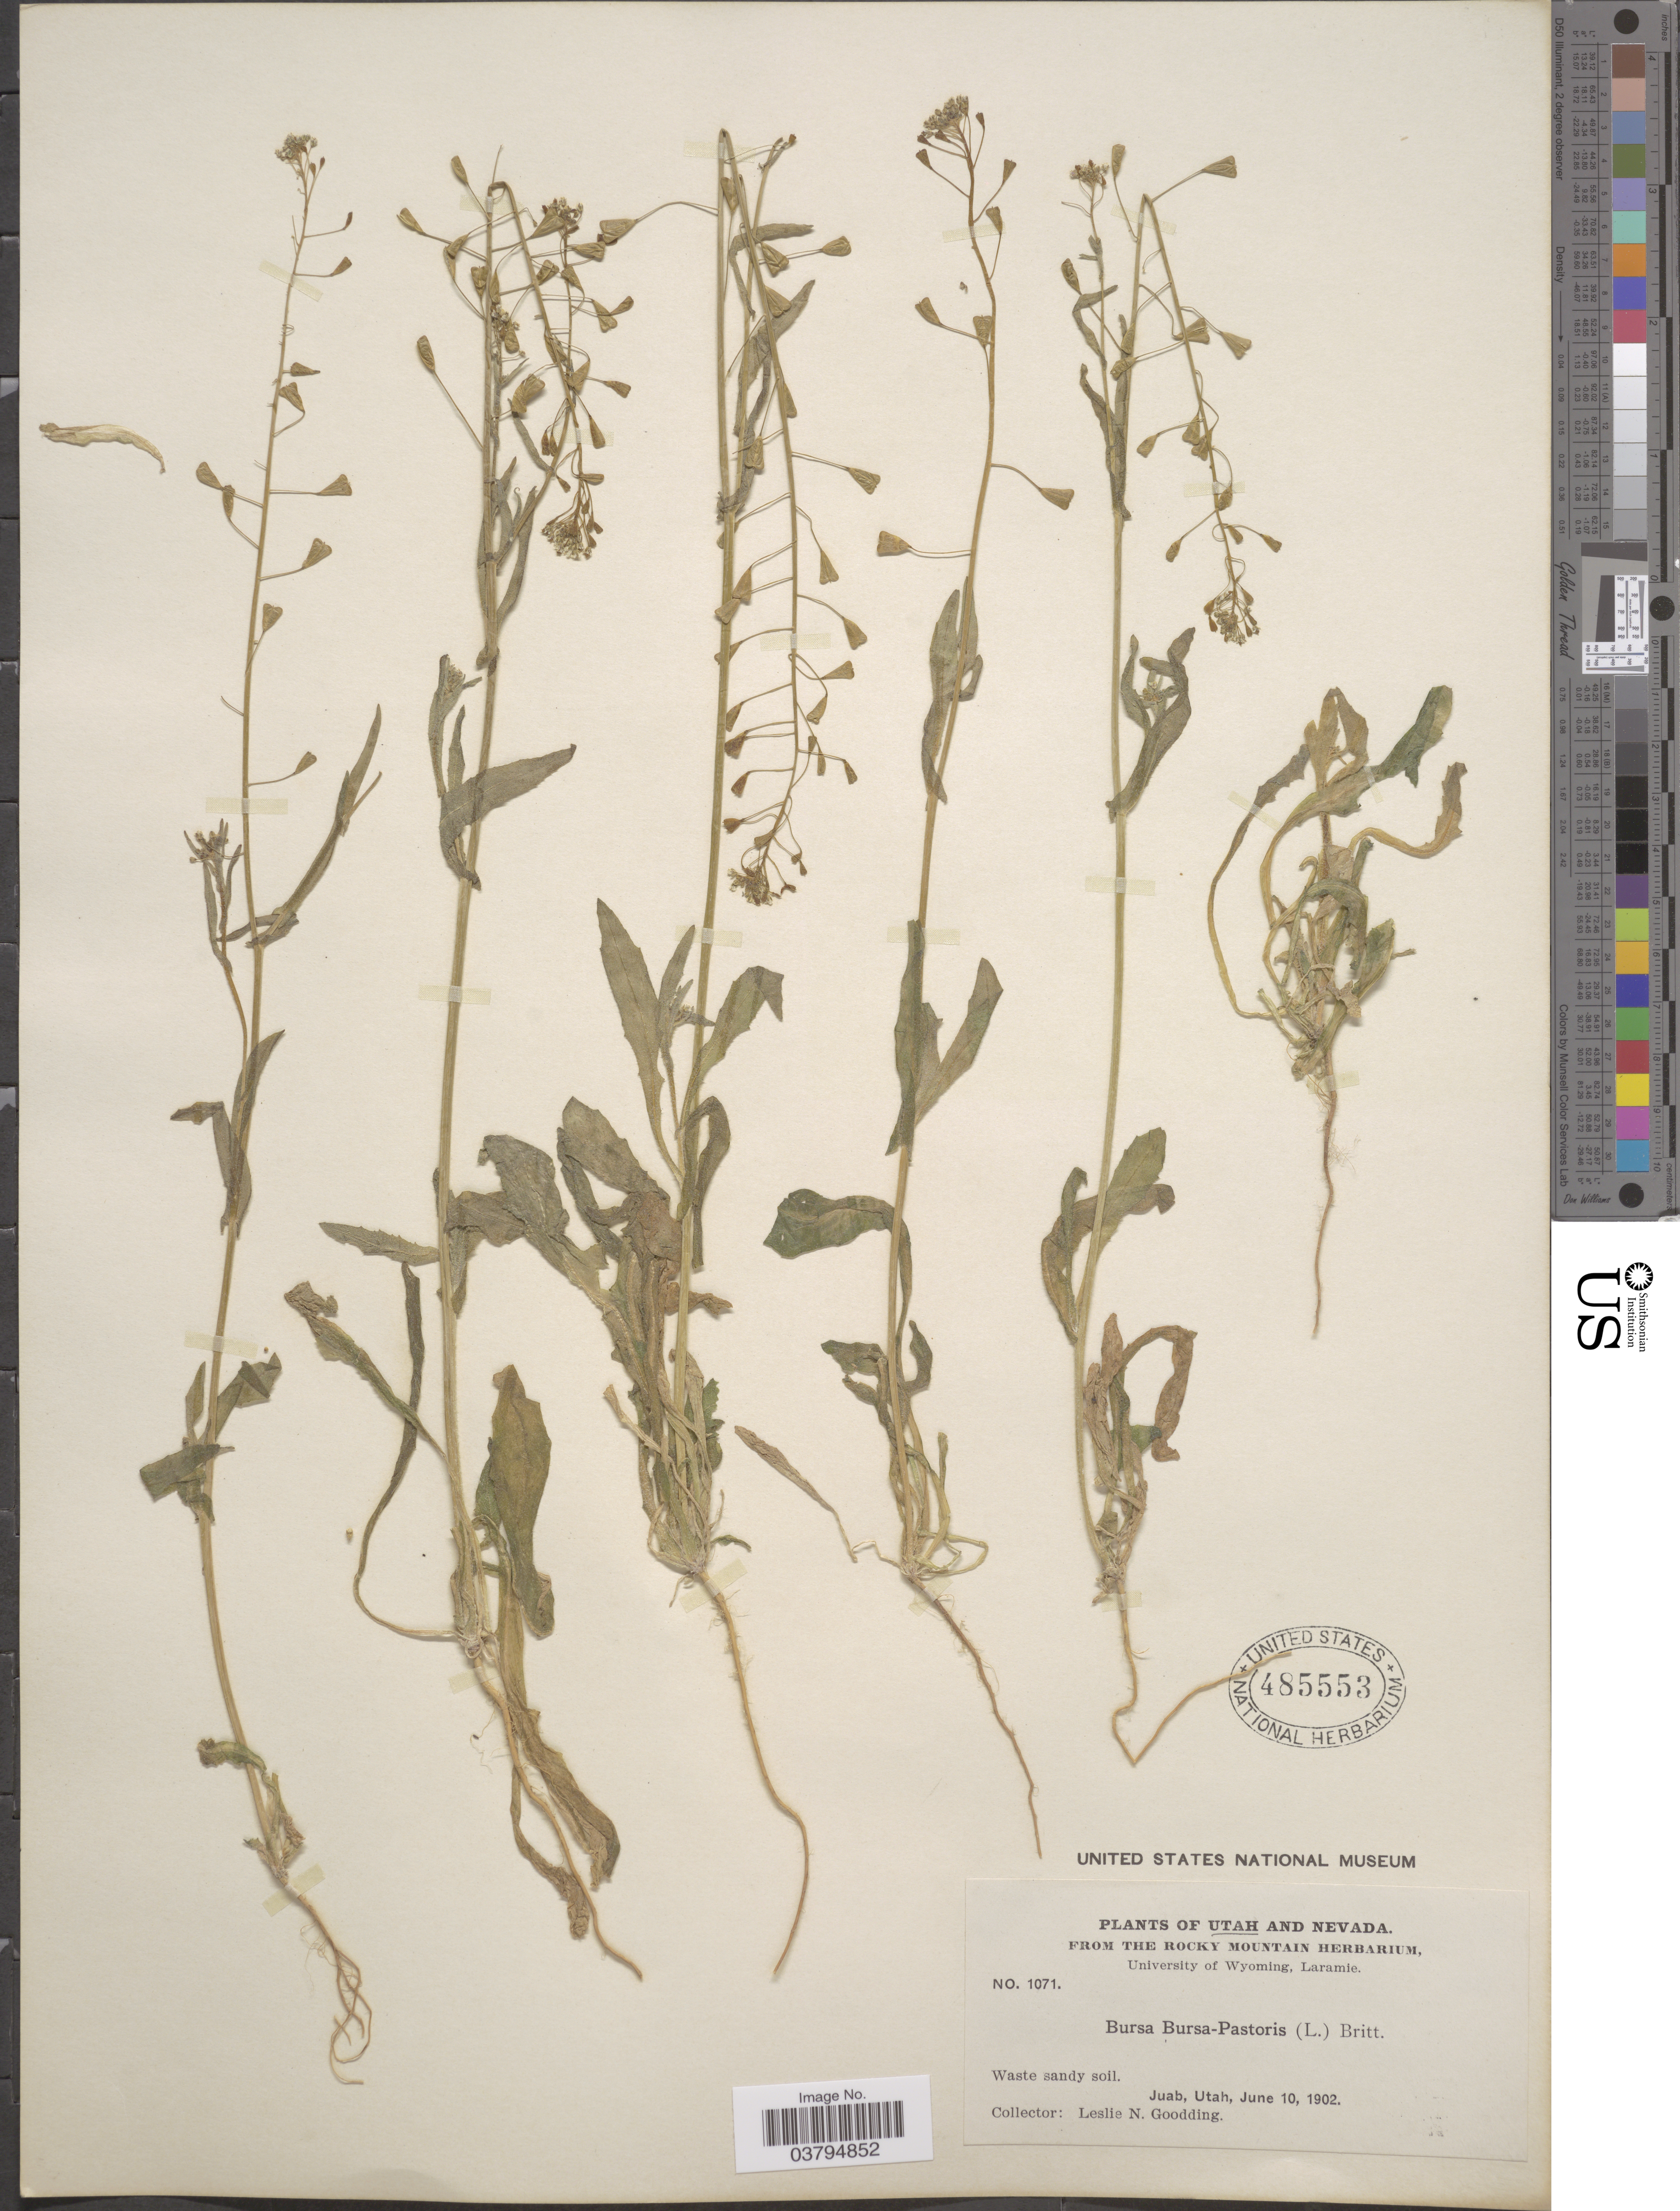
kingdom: Plantae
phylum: Tracheophyta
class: Magnoliopsida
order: Brassicales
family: Brassicaceae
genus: Capsella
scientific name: Capsella bursa-pastoris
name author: (L.) Medik.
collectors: L. N. Goodding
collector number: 1071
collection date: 1902-06-10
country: United States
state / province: Utah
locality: Juab.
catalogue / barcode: US 485553